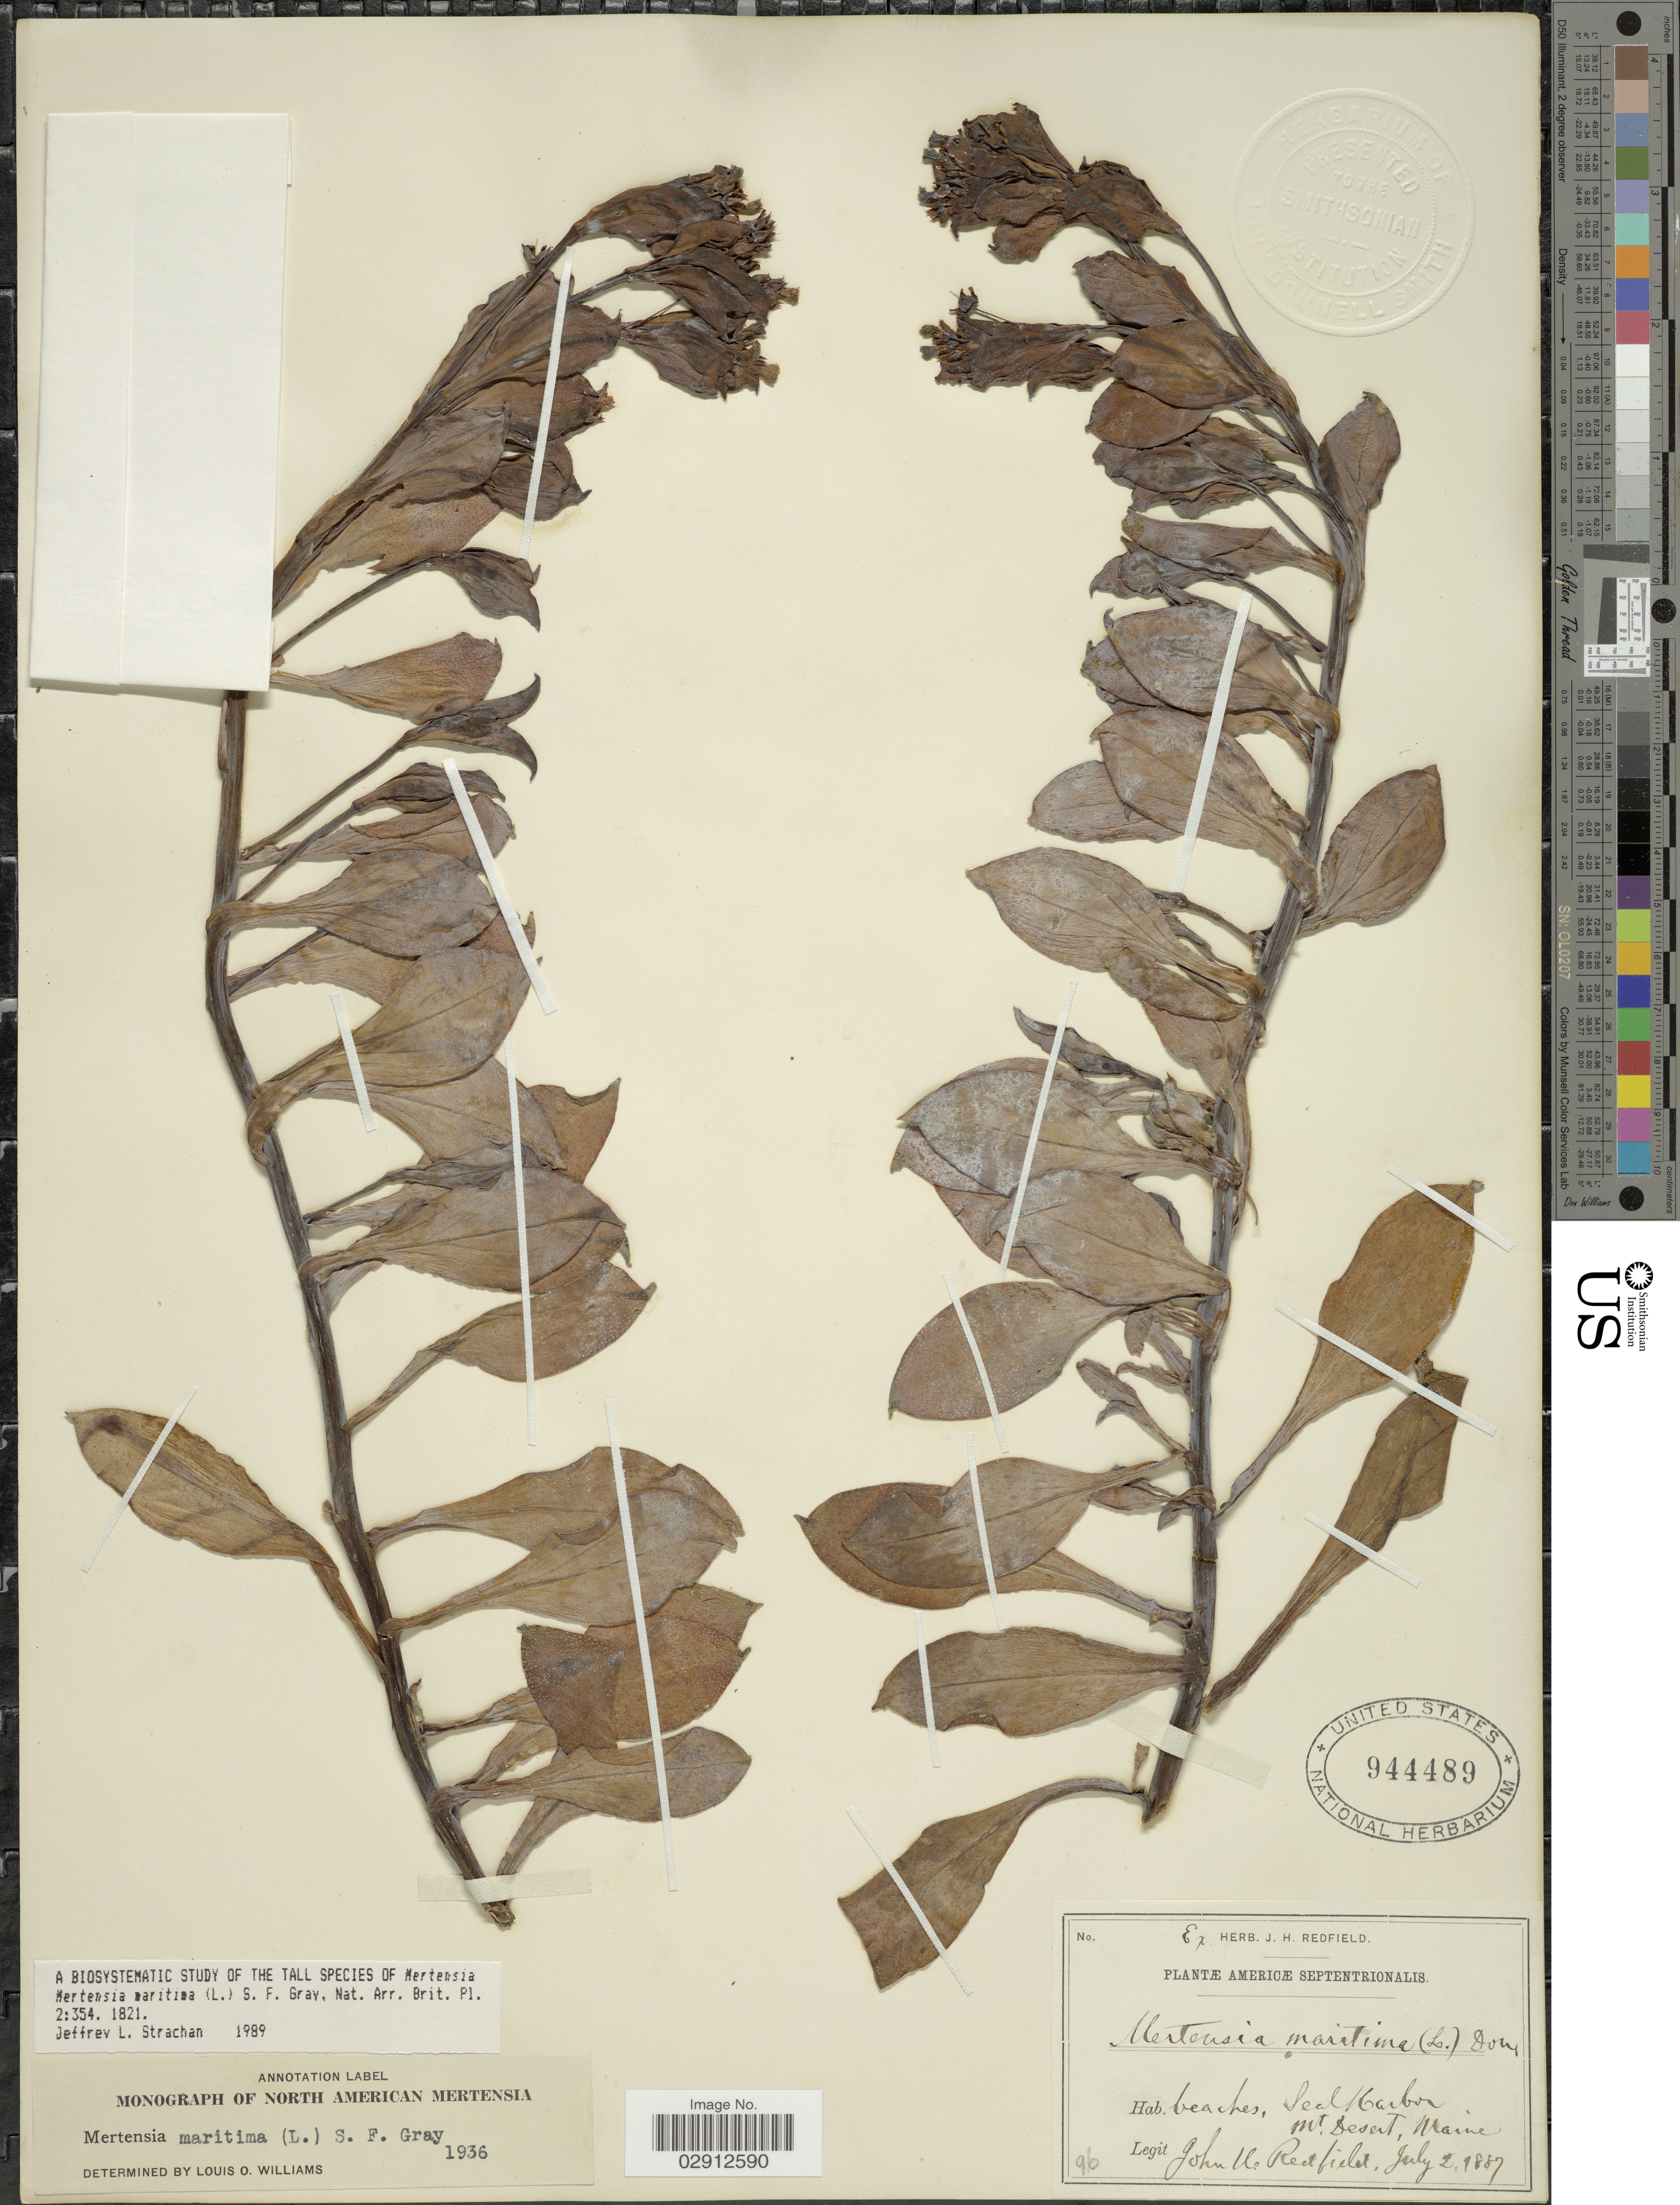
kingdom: Plantae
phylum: Tracheophyta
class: Magnoliopsida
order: Boraginales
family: Boraginaceae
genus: Mertensia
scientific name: Mertensia maritima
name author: (L.) S.F. Gray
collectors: J. Redfield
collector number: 96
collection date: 1887-07-02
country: United States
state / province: Maine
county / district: Hancock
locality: Beaches, Seal Harbor, Mt. Desert, Maine. Americæ Septentrionalis.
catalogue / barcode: US 944489